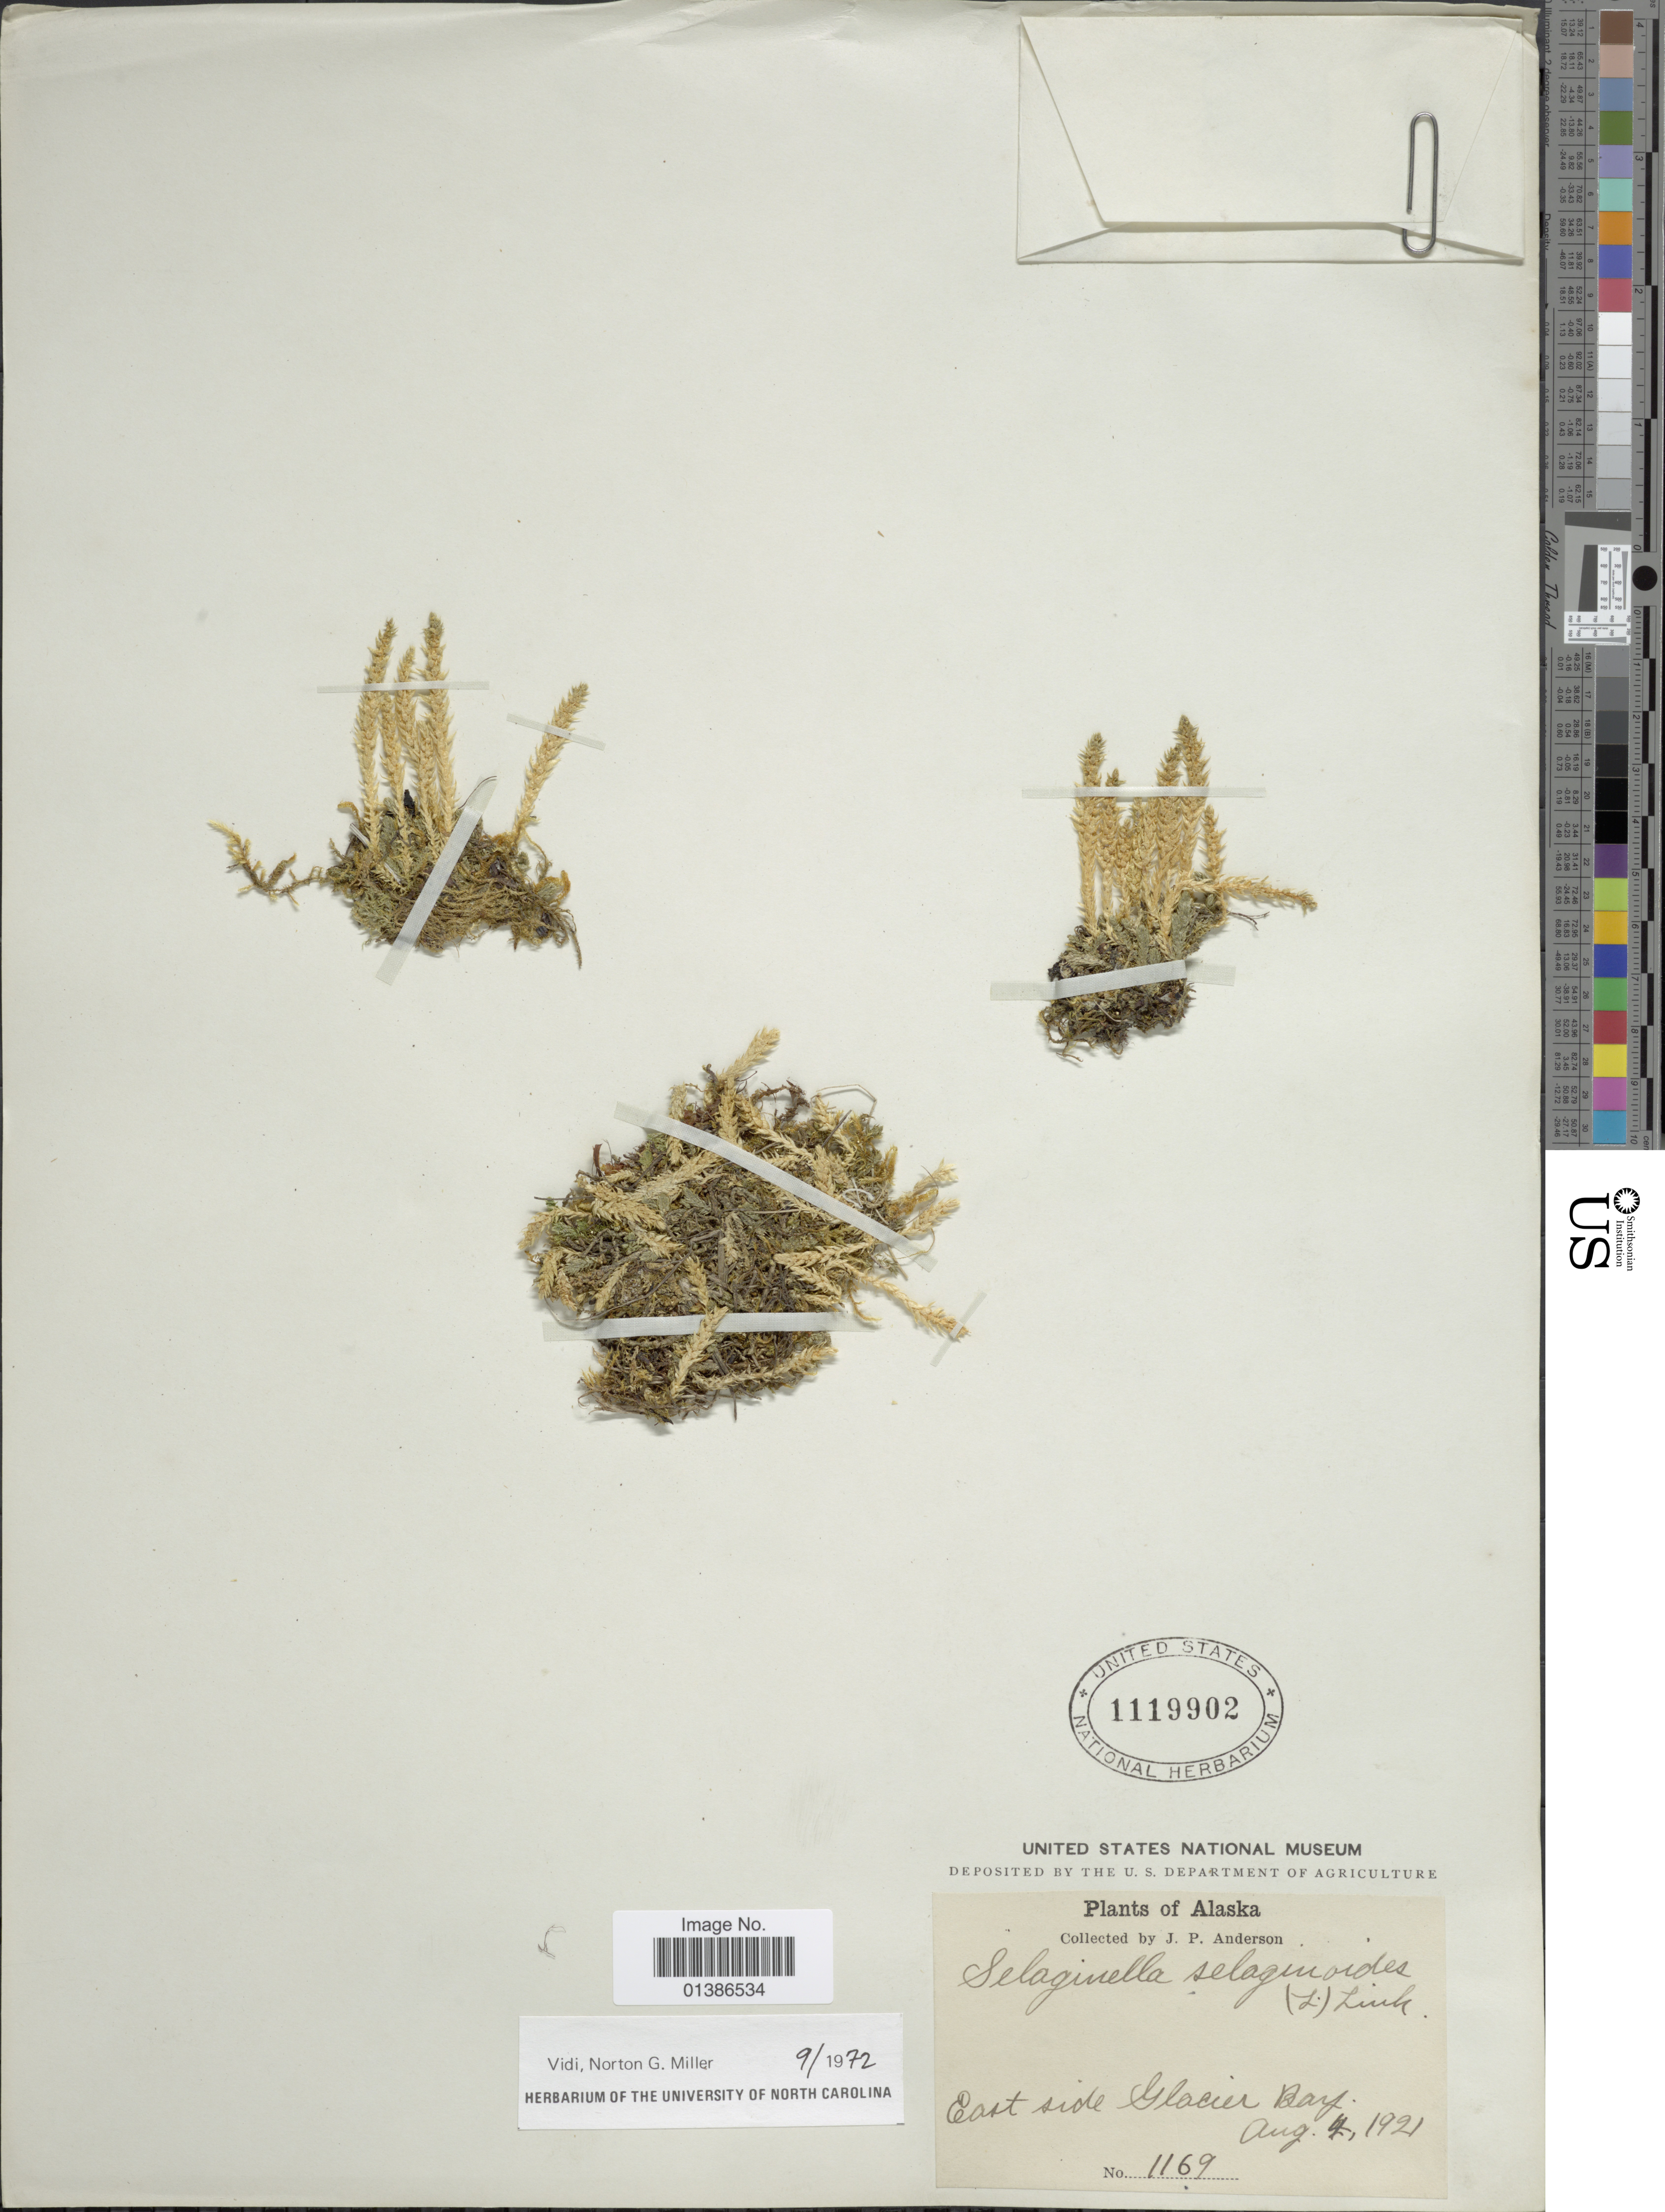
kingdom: Plantae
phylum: Tracheophyta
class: Lycopodiopsida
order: Selaginellales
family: Selaginellaceae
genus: Selaginella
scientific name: Selaginella selaginoides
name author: (L.) Link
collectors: J. P. Anderson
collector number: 1169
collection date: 1921-08-04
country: United States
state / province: Alaska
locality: East side Glacier Bay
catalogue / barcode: US 1119902